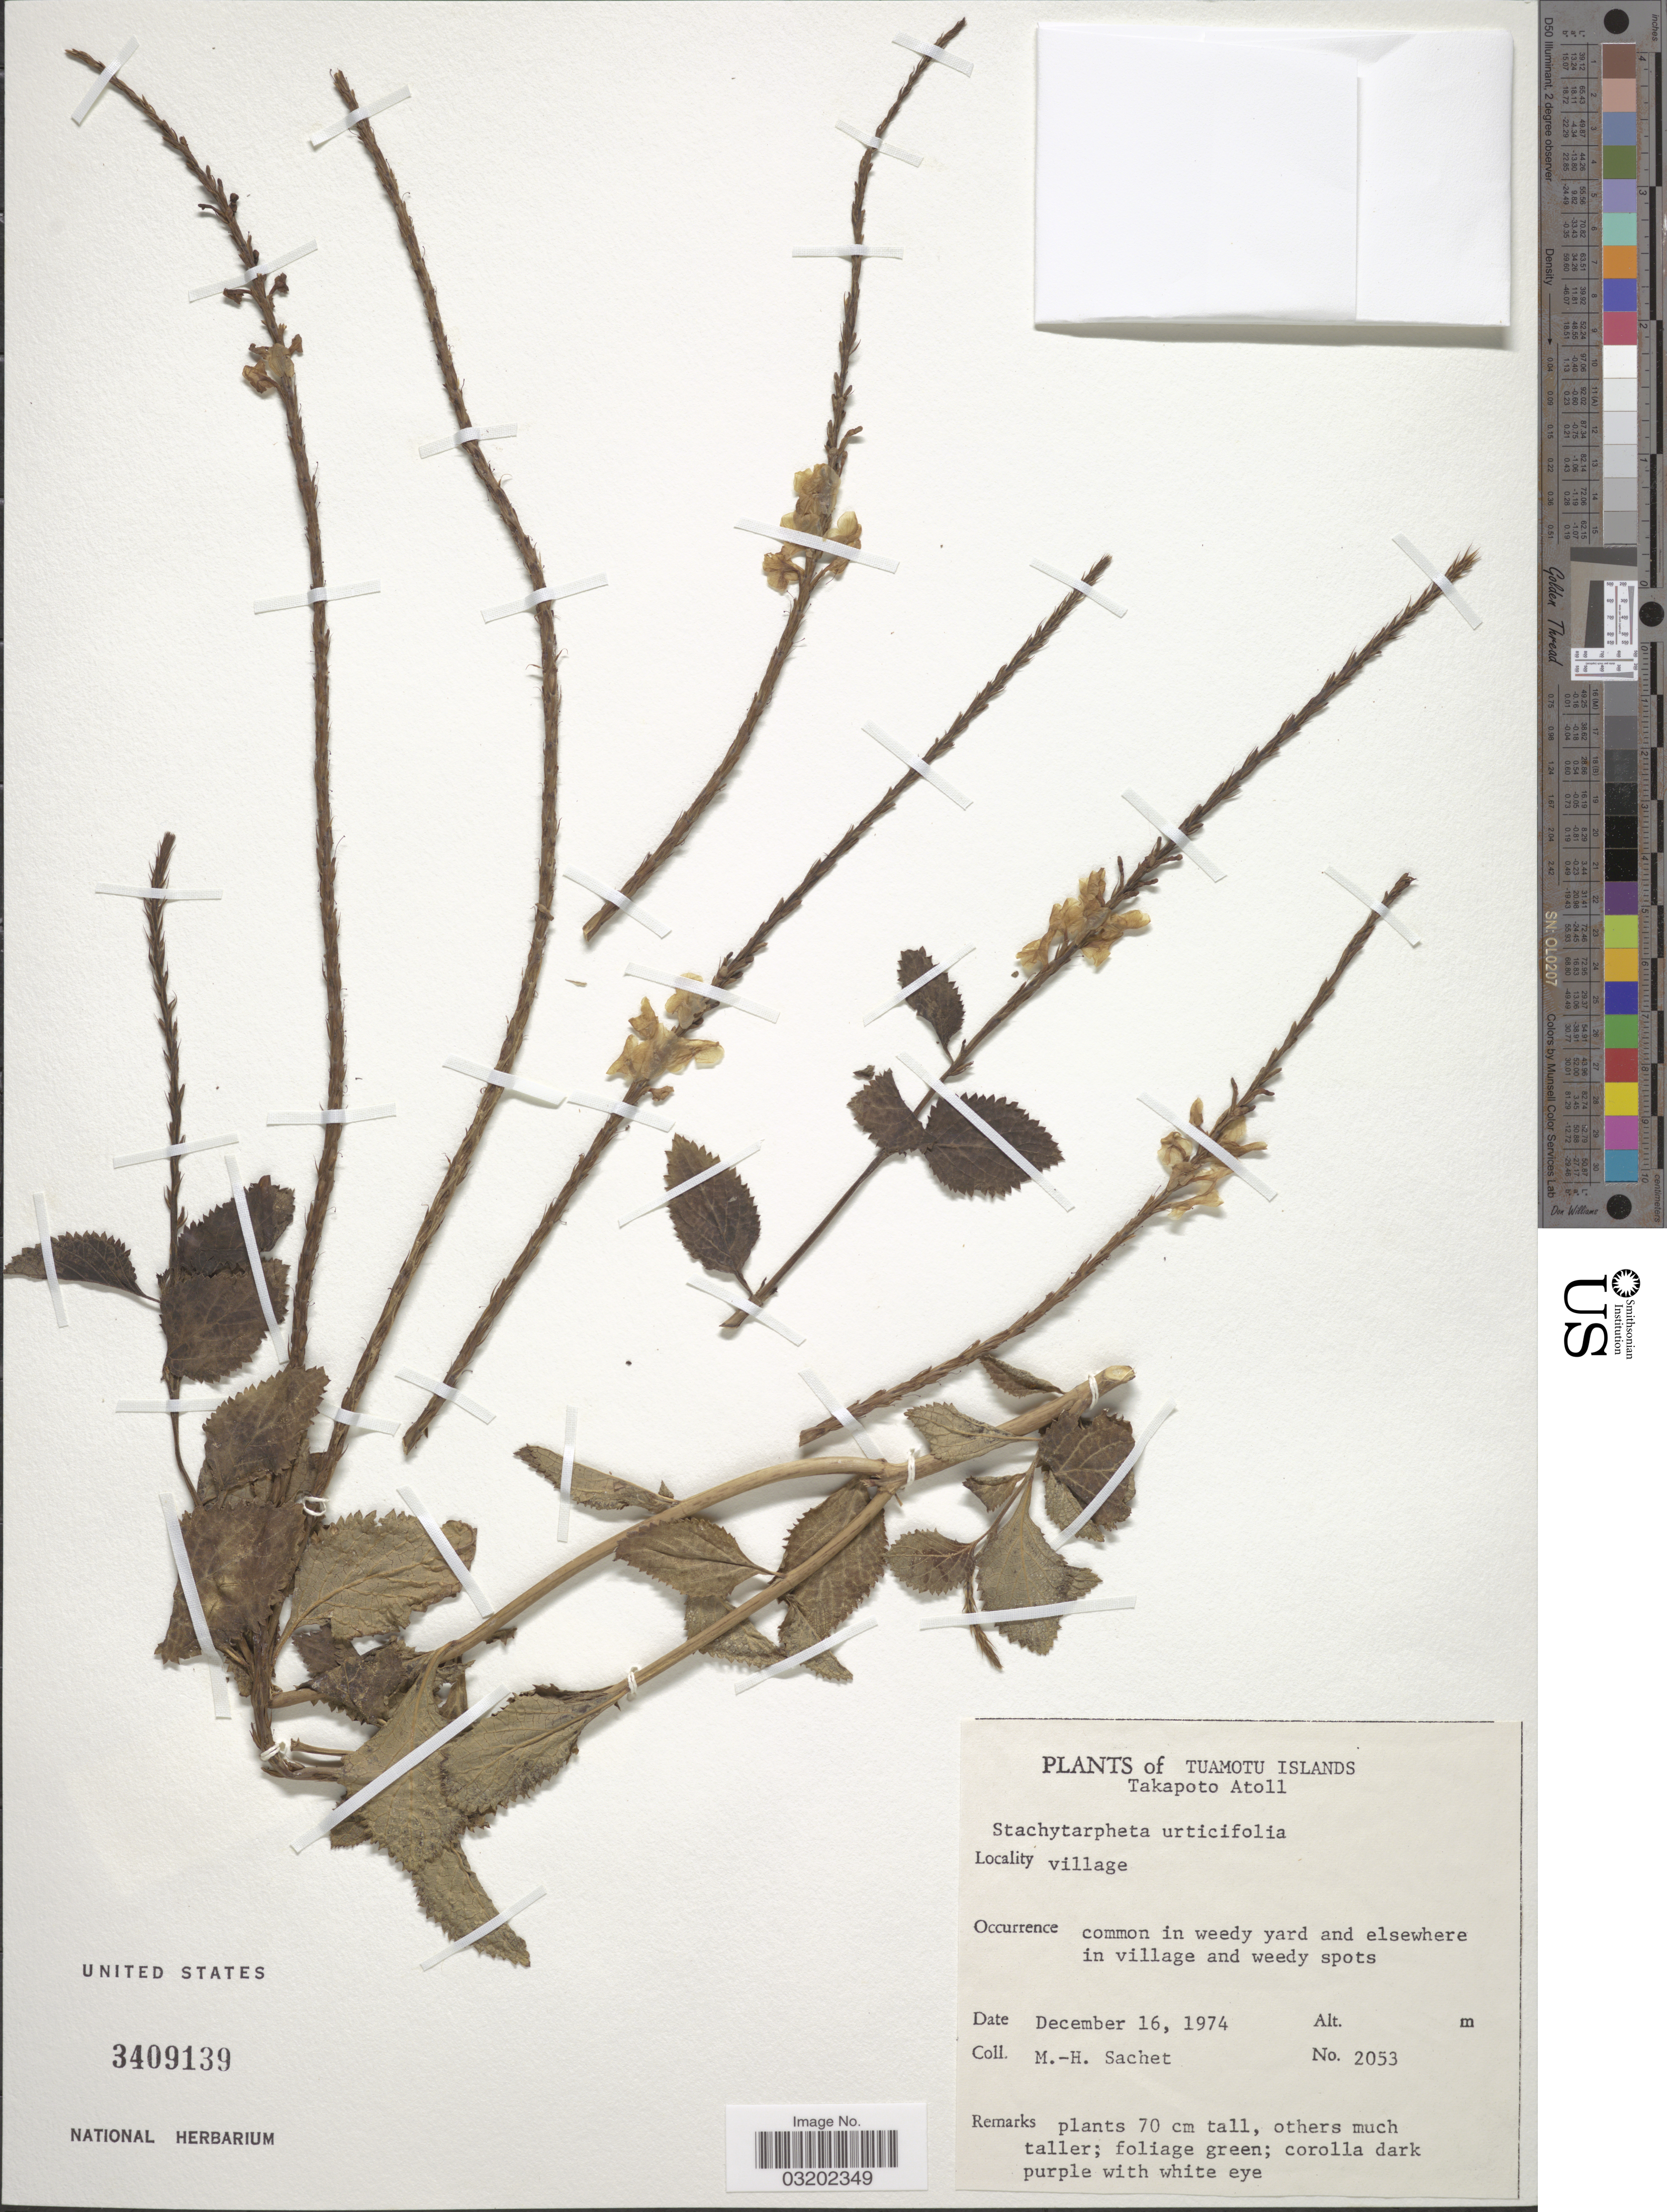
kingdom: Plantae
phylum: Tracheophyta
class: Magnoliopsida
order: Lamiales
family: Verbenaceae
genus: Stachytarpheta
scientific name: Stachytarpheta urticifolia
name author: Sims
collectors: M.-H. Sachet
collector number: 2053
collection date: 1974-12-16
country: French Polynesia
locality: Tuamotu Islands, Takapoto Atoll. Village.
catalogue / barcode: US 3409139